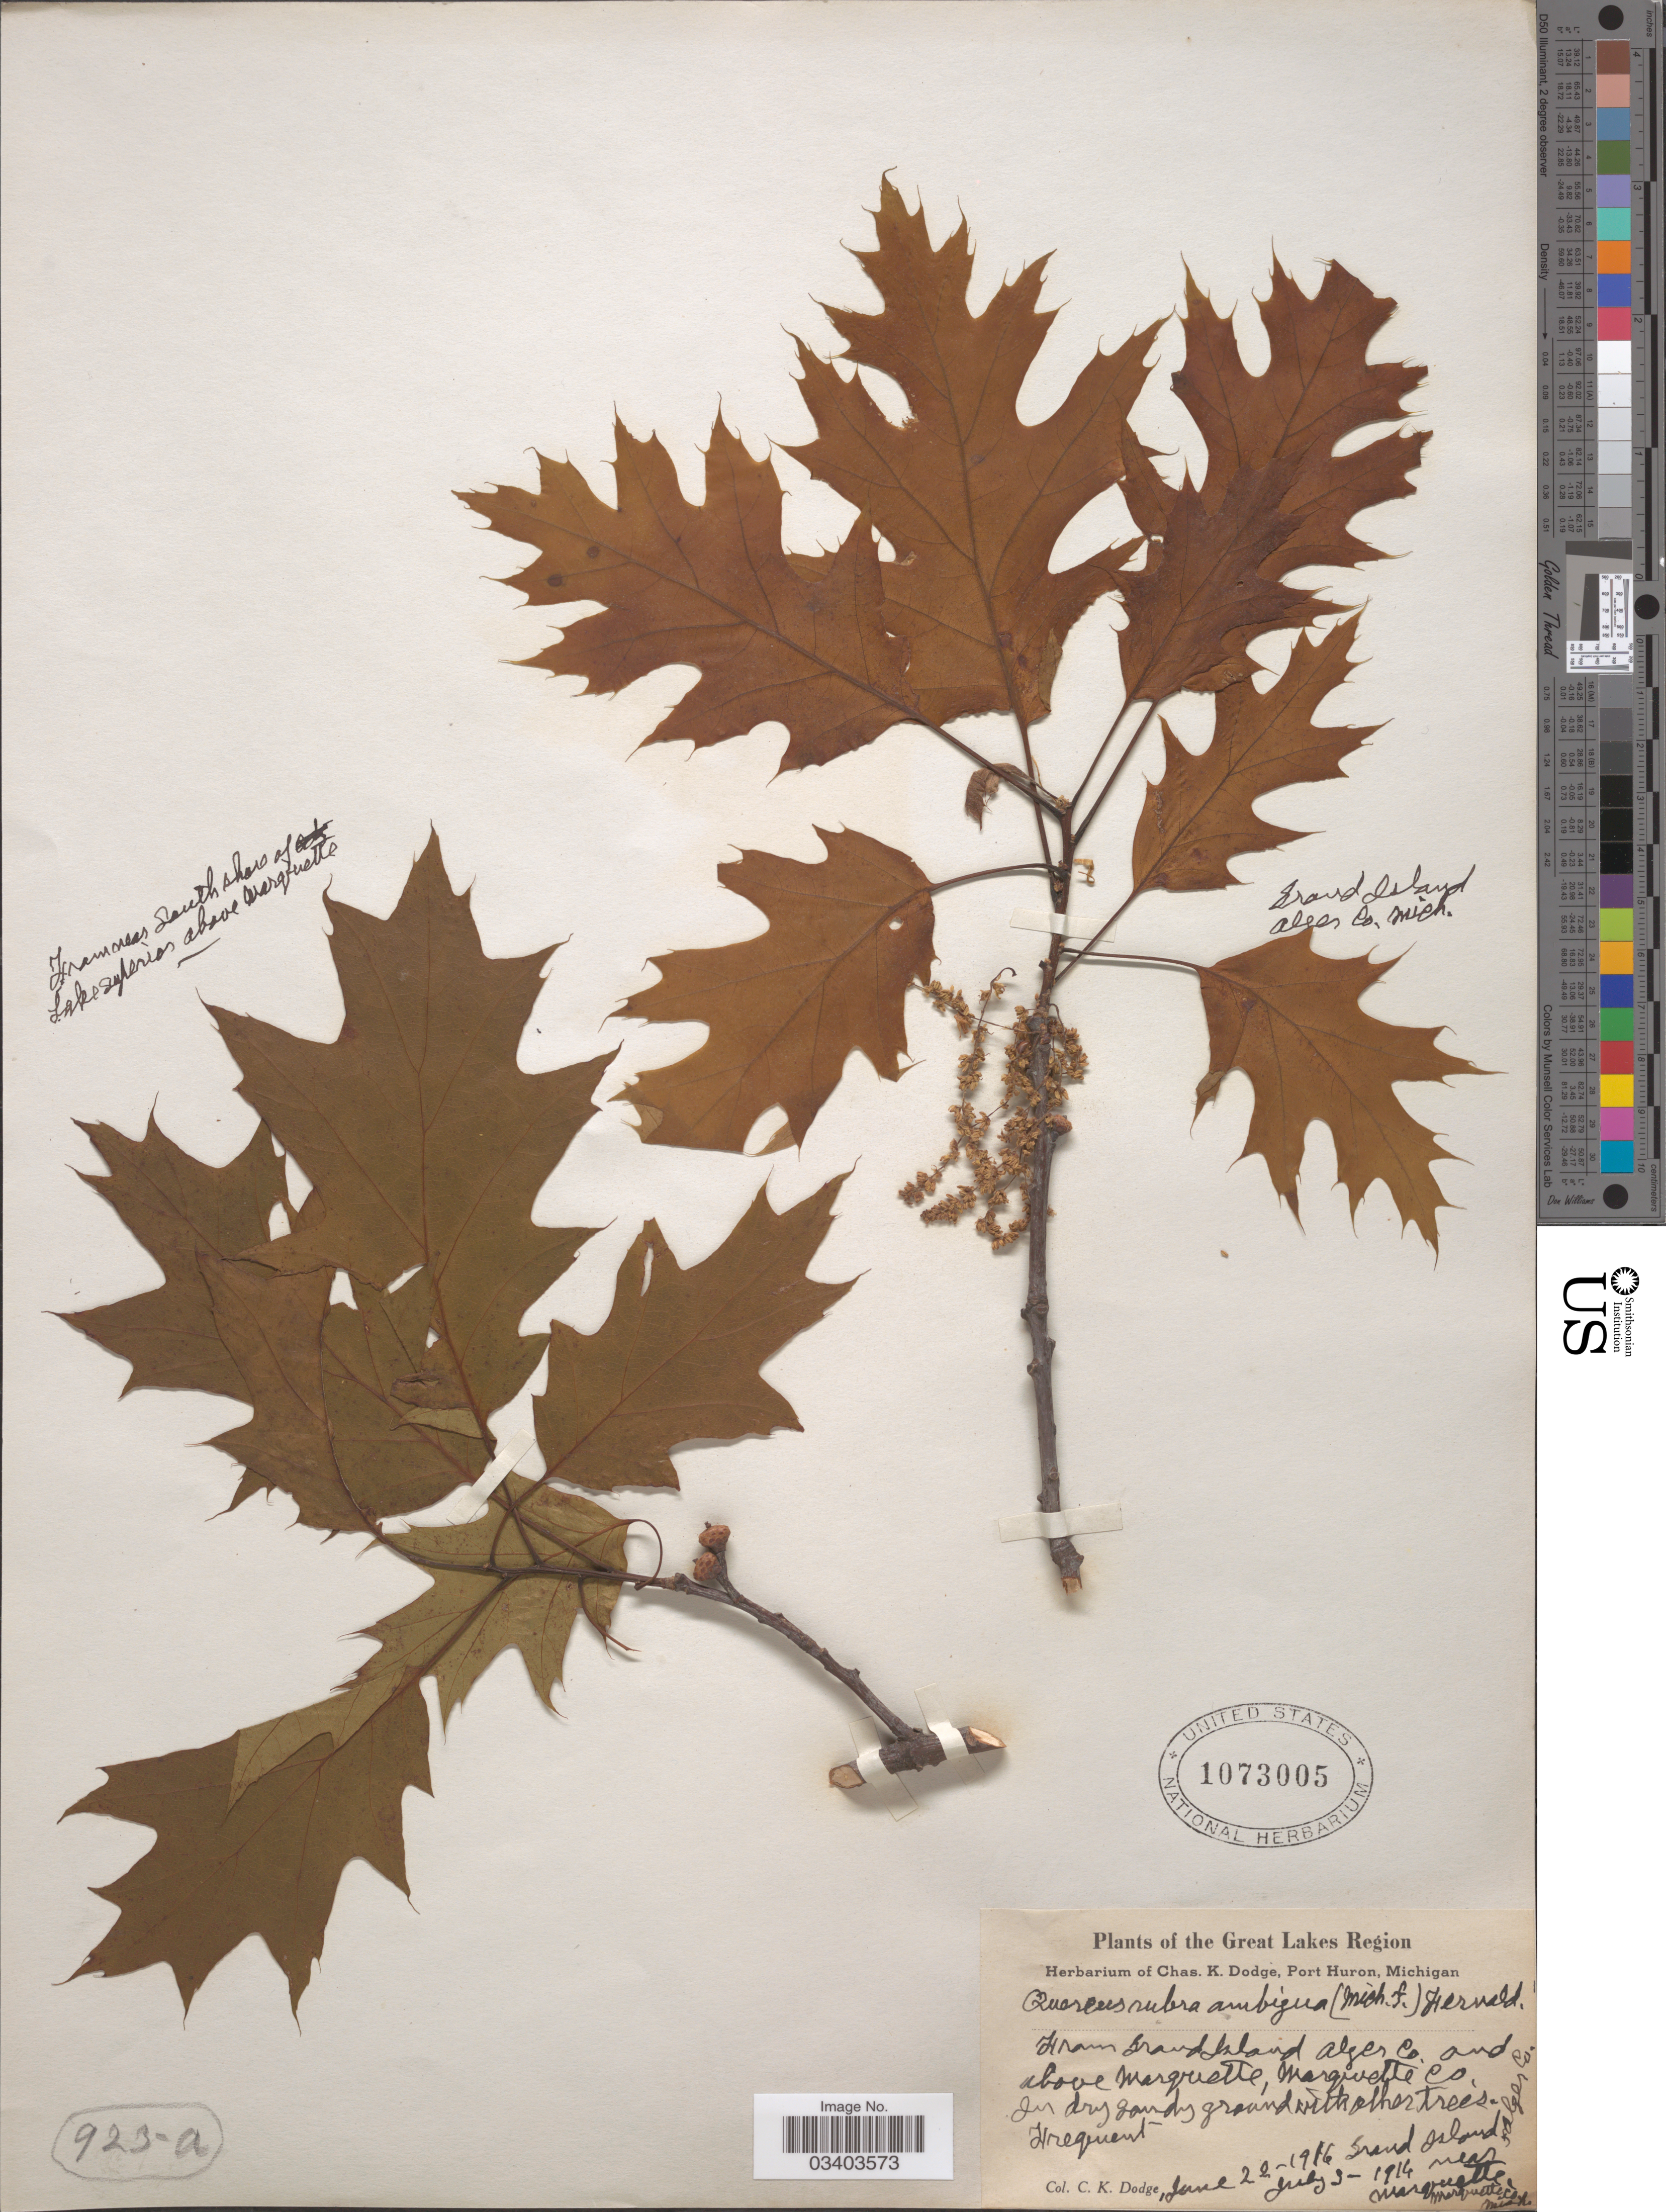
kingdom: Plantae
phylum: Tracheophyta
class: Magnoliopsida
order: Fagales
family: Fagaceae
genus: Quercus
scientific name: Quercus borealis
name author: F. Michx.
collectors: C. Dodge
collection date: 1914-07-03/1916-06-22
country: United States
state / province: Michigan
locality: The Great Lakes Region. Grand Island near Marquette, Marquette Co. Alger Co.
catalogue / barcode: US 1073005